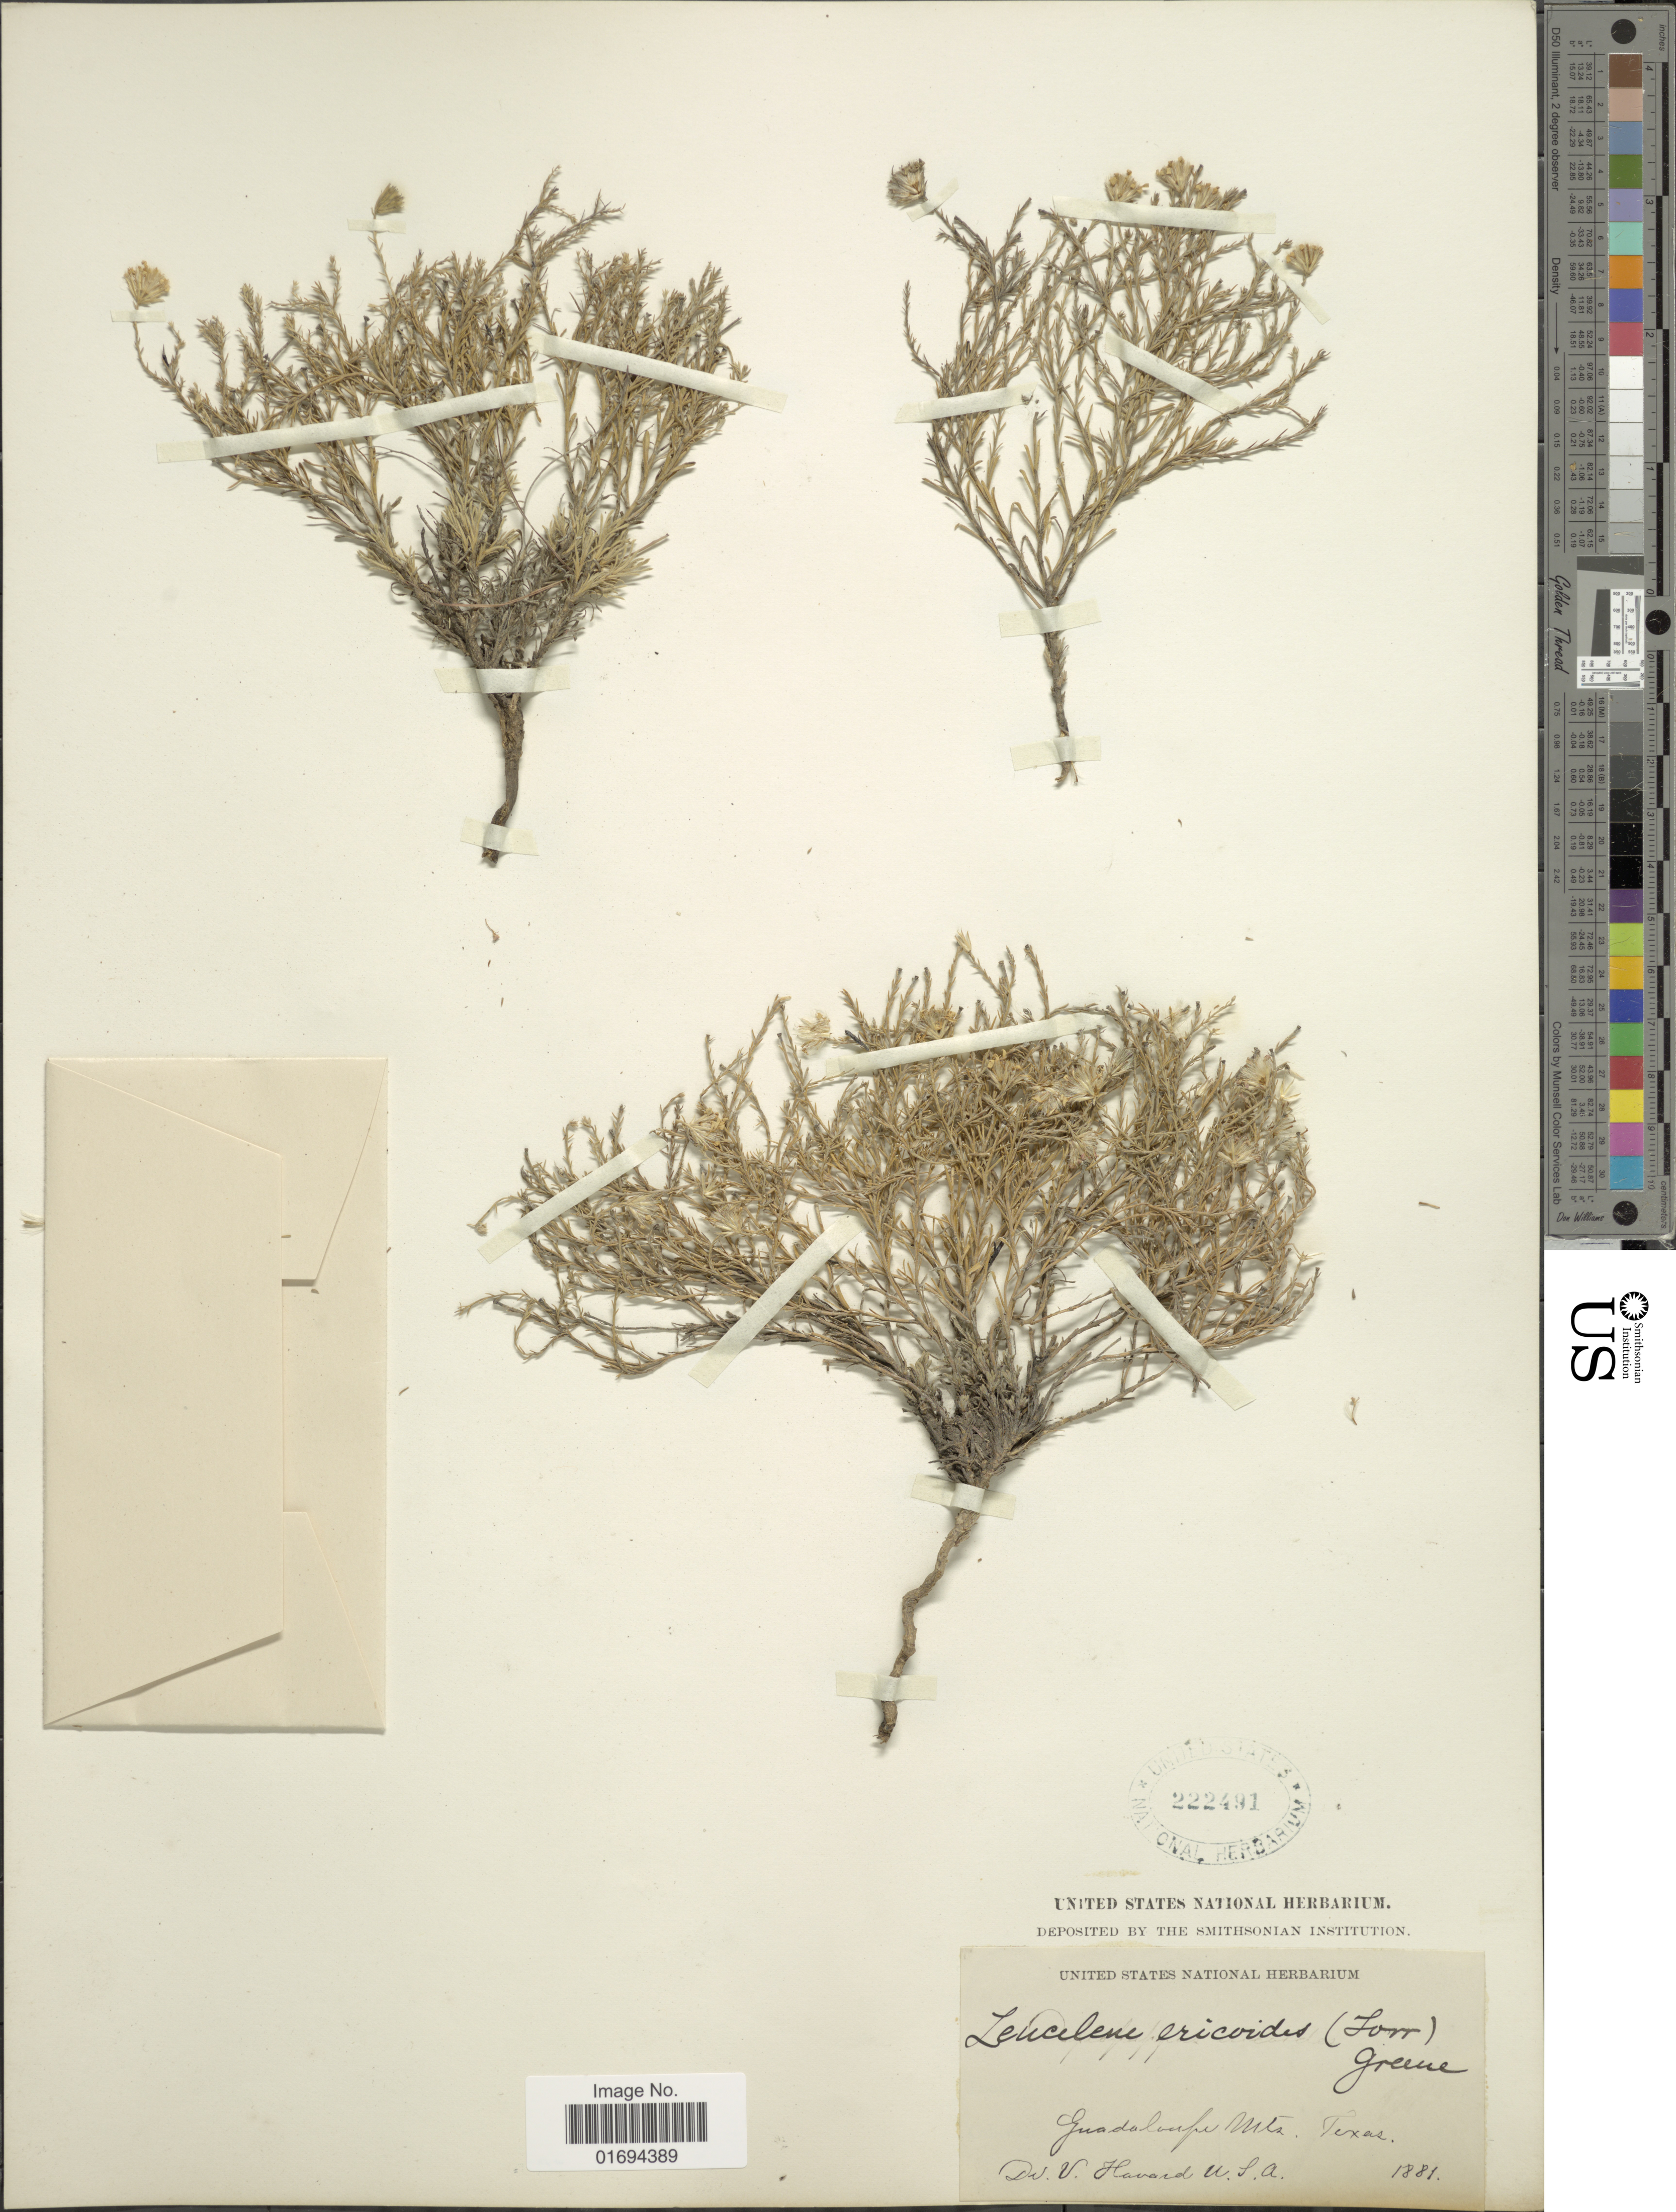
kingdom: Plantae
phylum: Tracheophyta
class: Magnoliopsida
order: Asterales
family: Asteraceae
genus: Chaetopappa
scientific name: Chaetopappa ericoides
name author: (Torr.) G.L. Nesom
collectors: V. Havard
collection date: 1881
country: United States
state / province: Texas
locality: Guadaloupe Mts. Texas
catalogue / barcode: US 222491